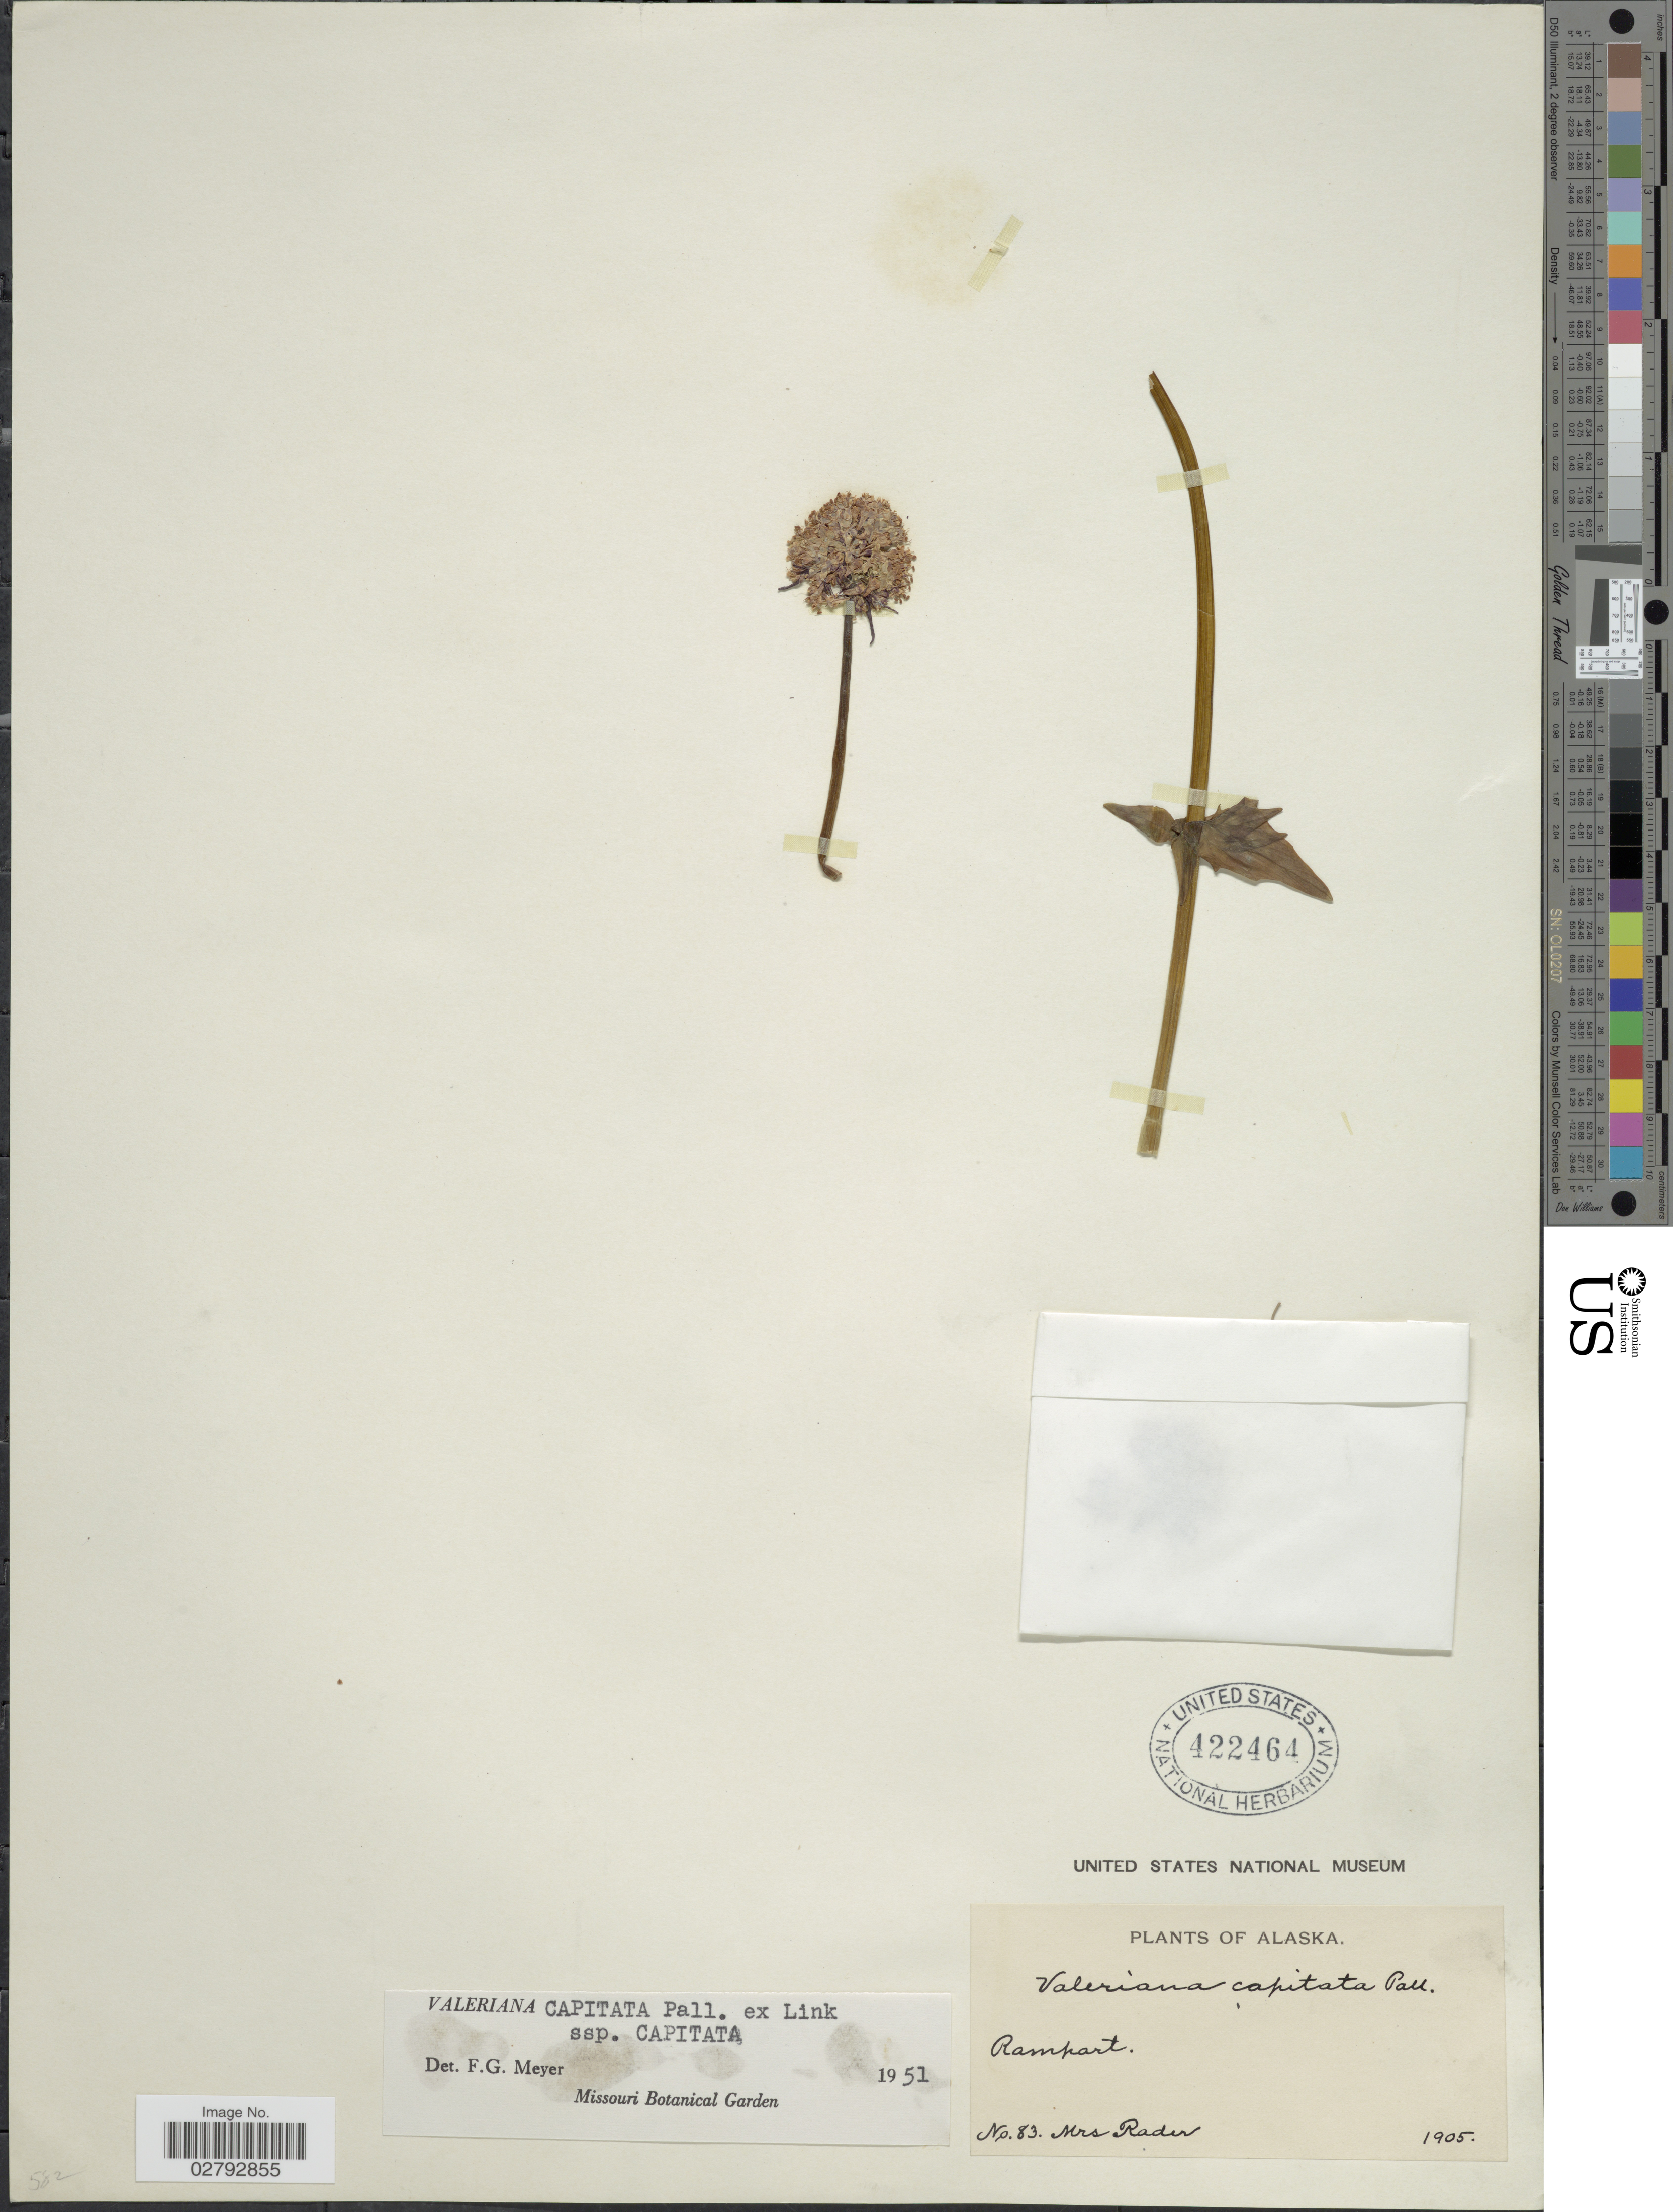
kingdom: Plantae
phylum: Tracheophyta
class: Magnoliopsida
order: Dipsacales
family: Caprifoliaceae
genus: Valeriana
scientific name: Valeriana capitata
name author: Link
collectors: Mrs. Rader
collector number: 83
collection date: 1905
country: United States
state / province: Alaska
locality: Rampart.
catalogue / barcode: US 422464